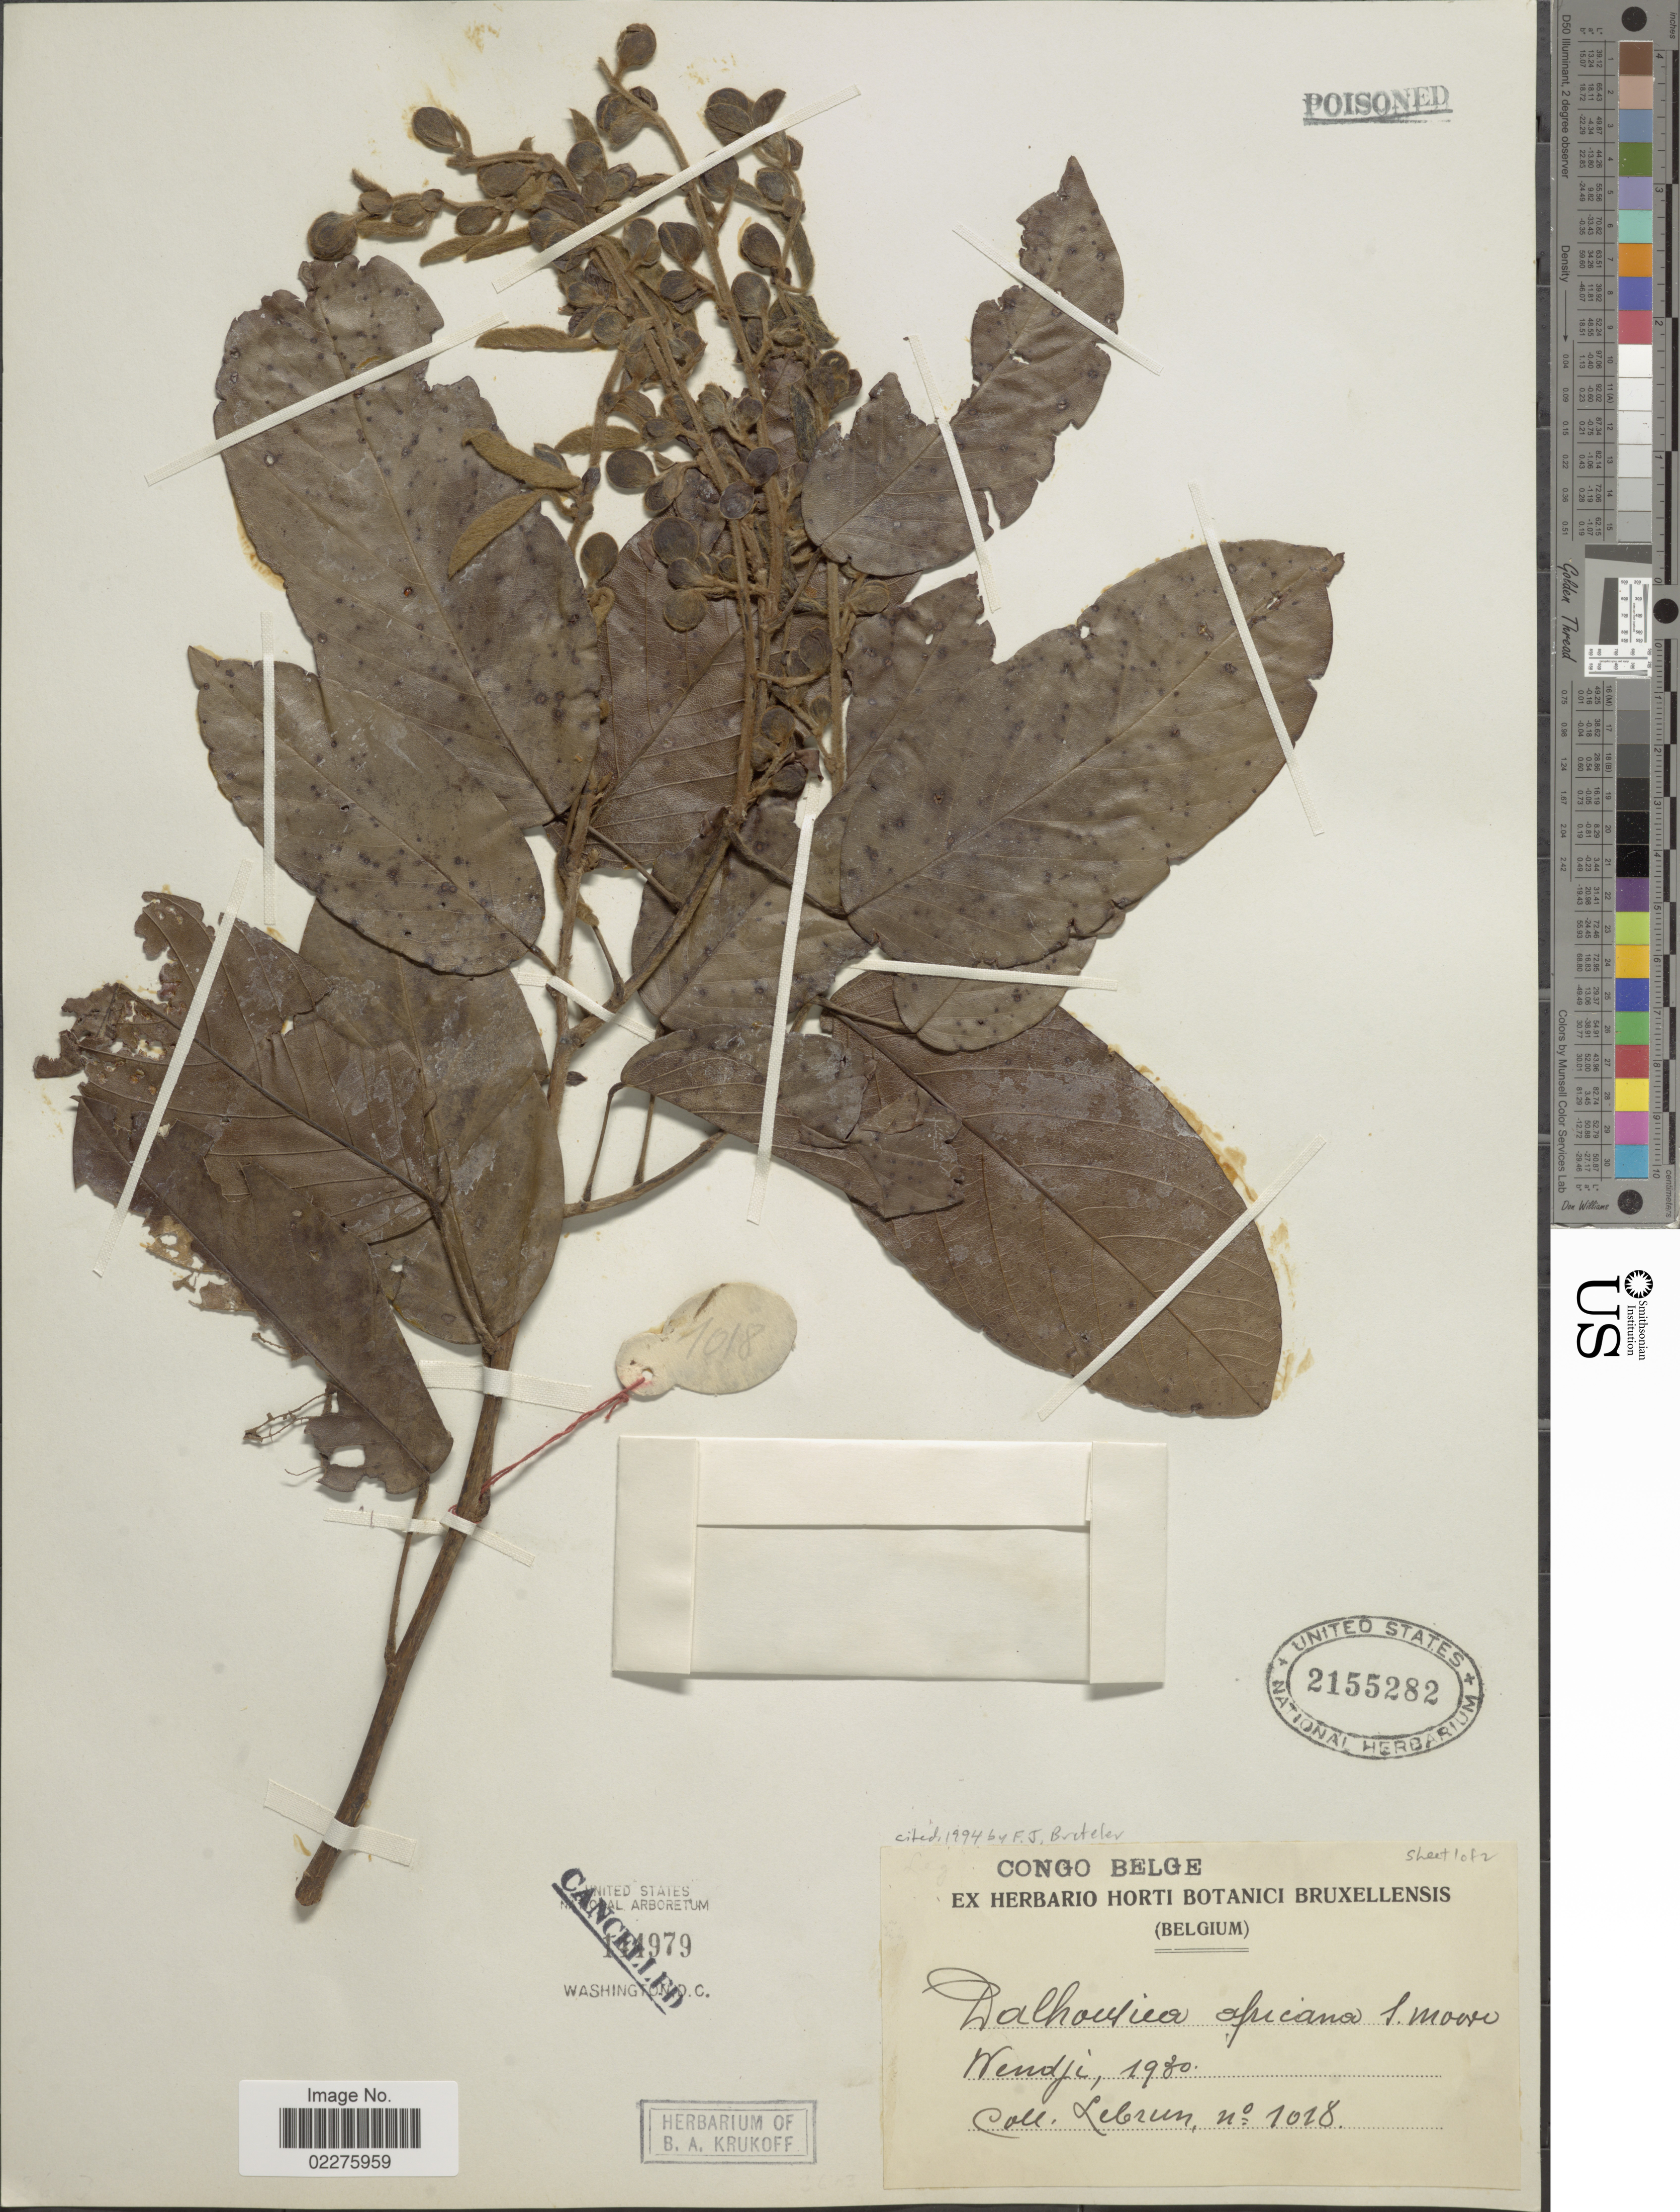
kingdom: Plantae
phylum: Tracheophyta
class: Magnoliopsida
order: Fabales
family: Fabaceae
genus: Dalhousiea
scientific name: Dalhousiea africana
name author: S. Moore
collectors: J.A. Lebrun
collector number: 1018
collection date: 1930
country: Congo, Democratic Republic of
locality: Congo Belge, Wendje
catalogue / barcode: US 2155282